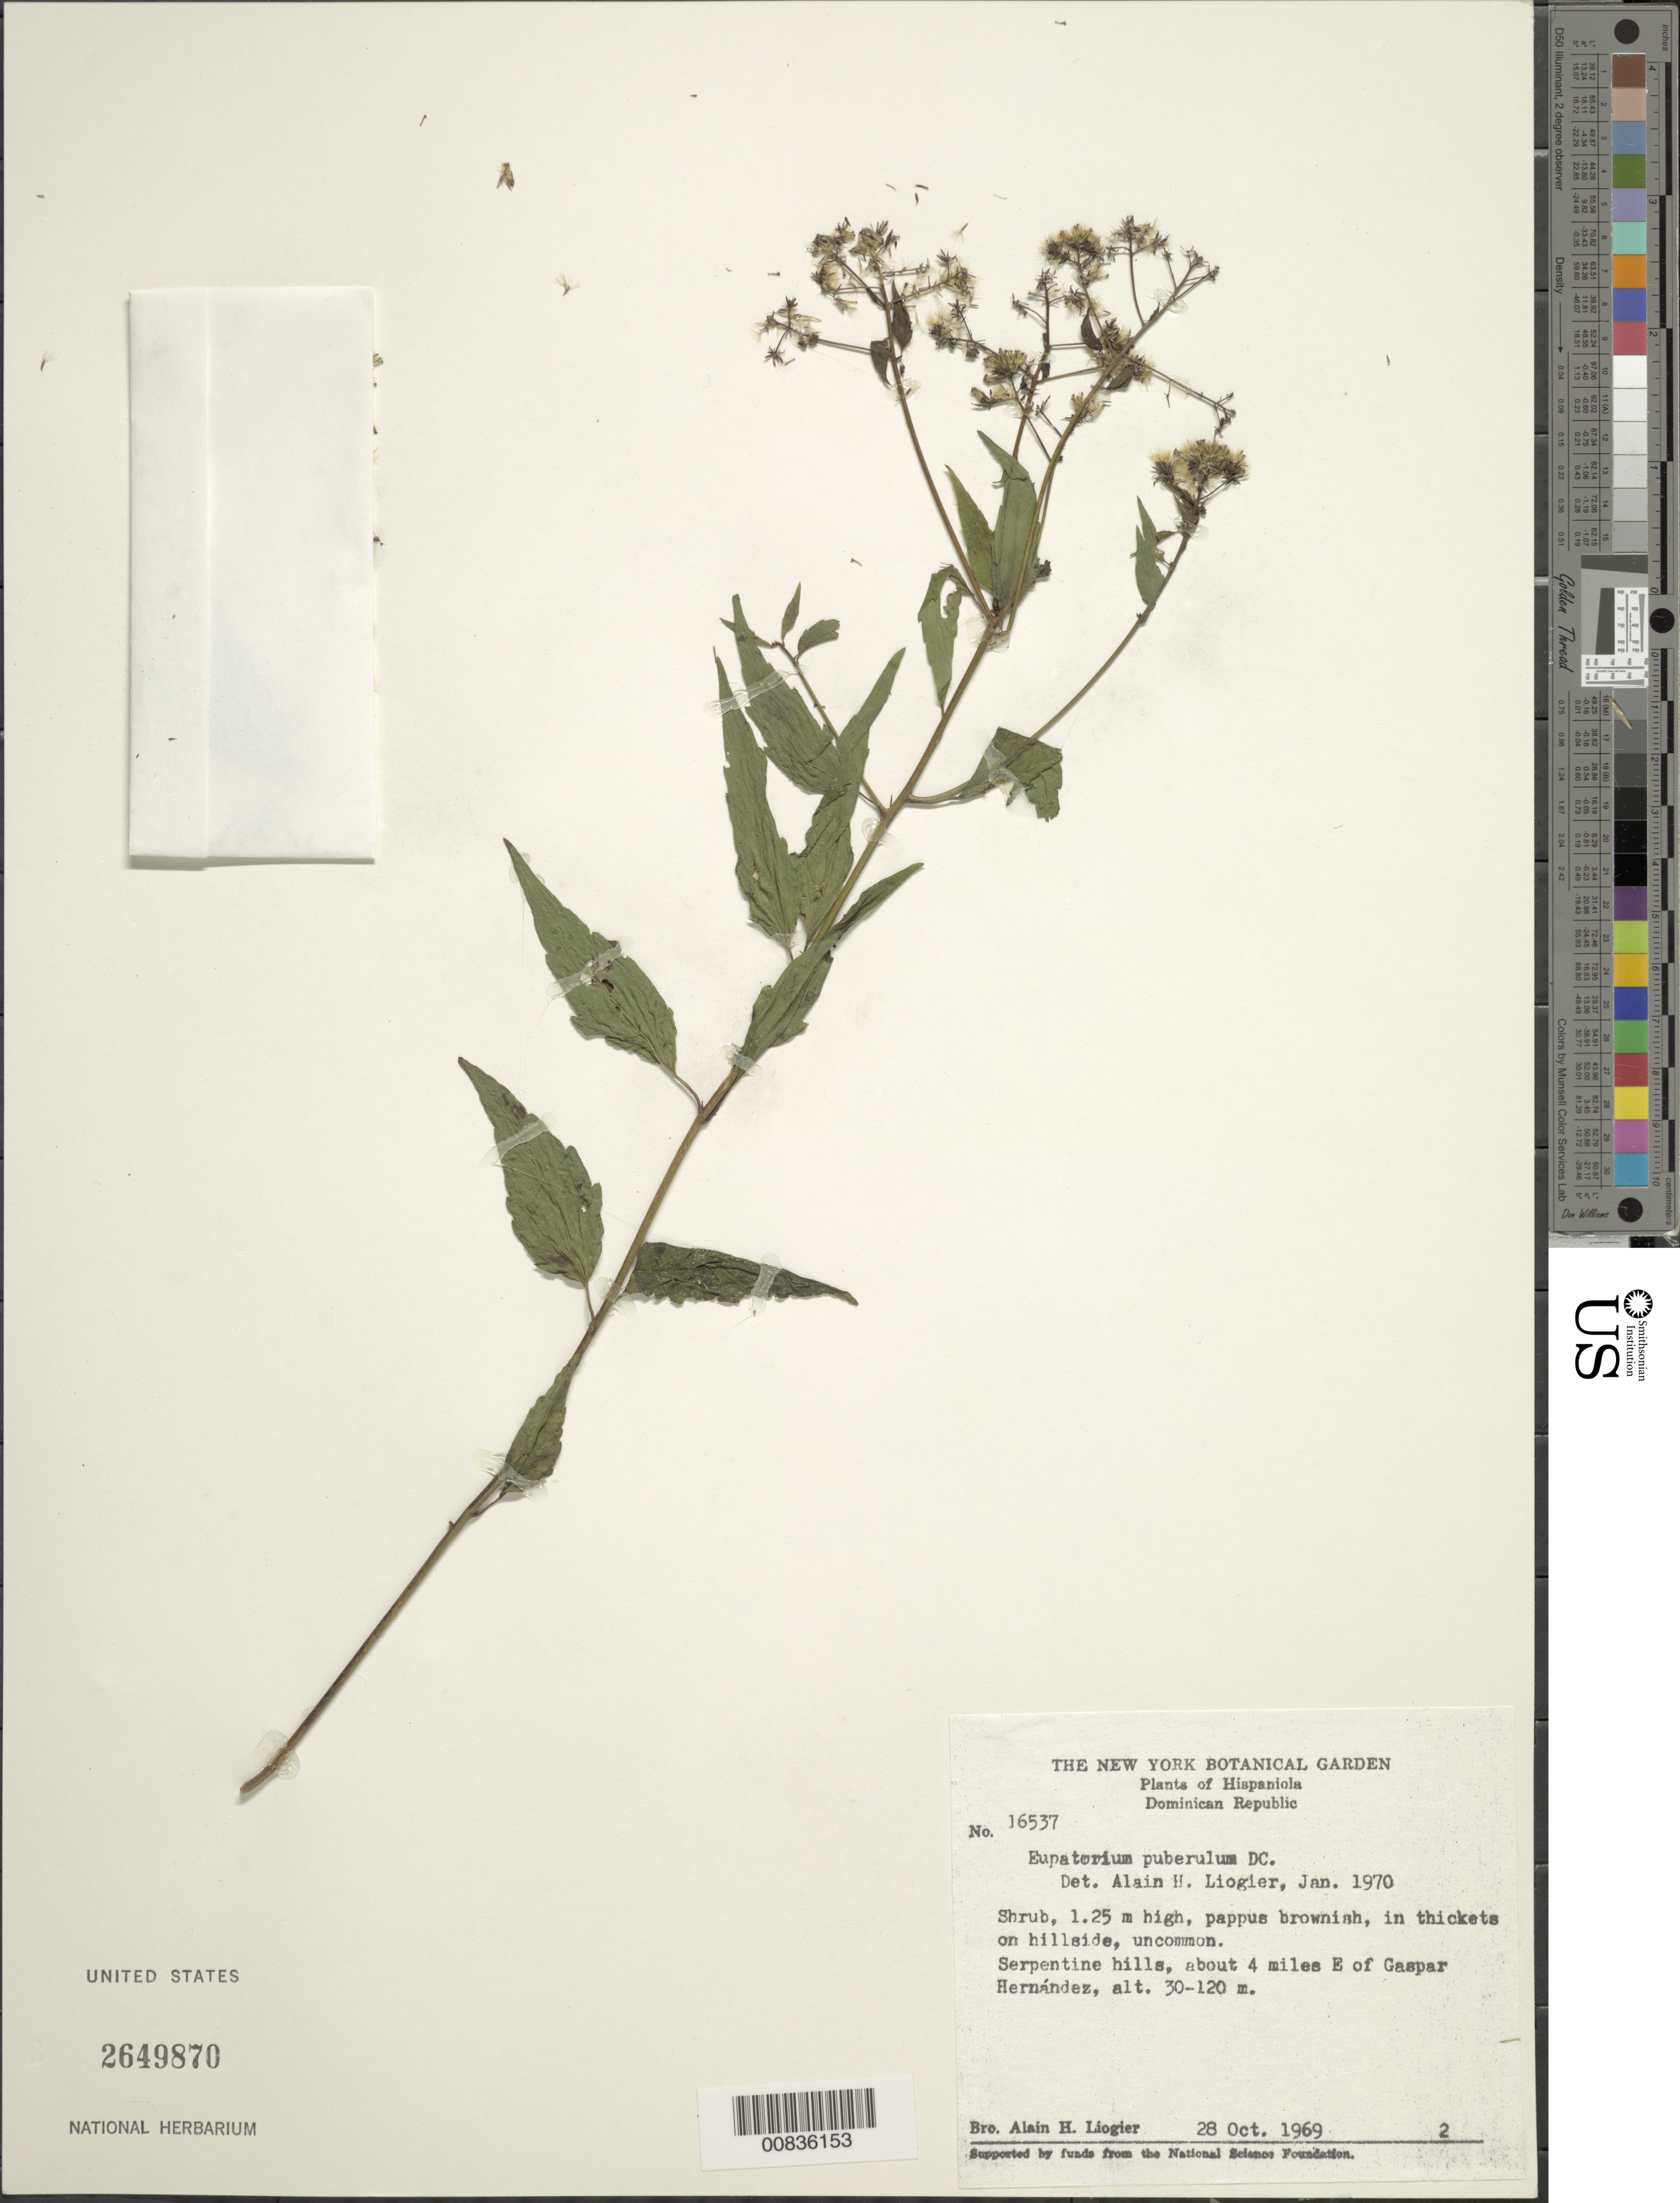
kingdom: Plantae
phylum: Tracheophyta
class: Magnoliopsida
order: Asterales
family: Asteraceae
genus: Koanophyllon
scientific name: Koanophyllon puberulum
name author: (DC.) R.M. King & H. Rob.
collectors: A. H. Liogier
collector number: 16537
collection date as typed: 28 Oct 1969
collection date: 1969-10-28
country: Dominican Republic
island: Hispaniola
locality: About 4 miles of Gaspar Hernández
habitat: In thickets on hillside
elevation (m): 30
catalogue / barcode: US 2649870